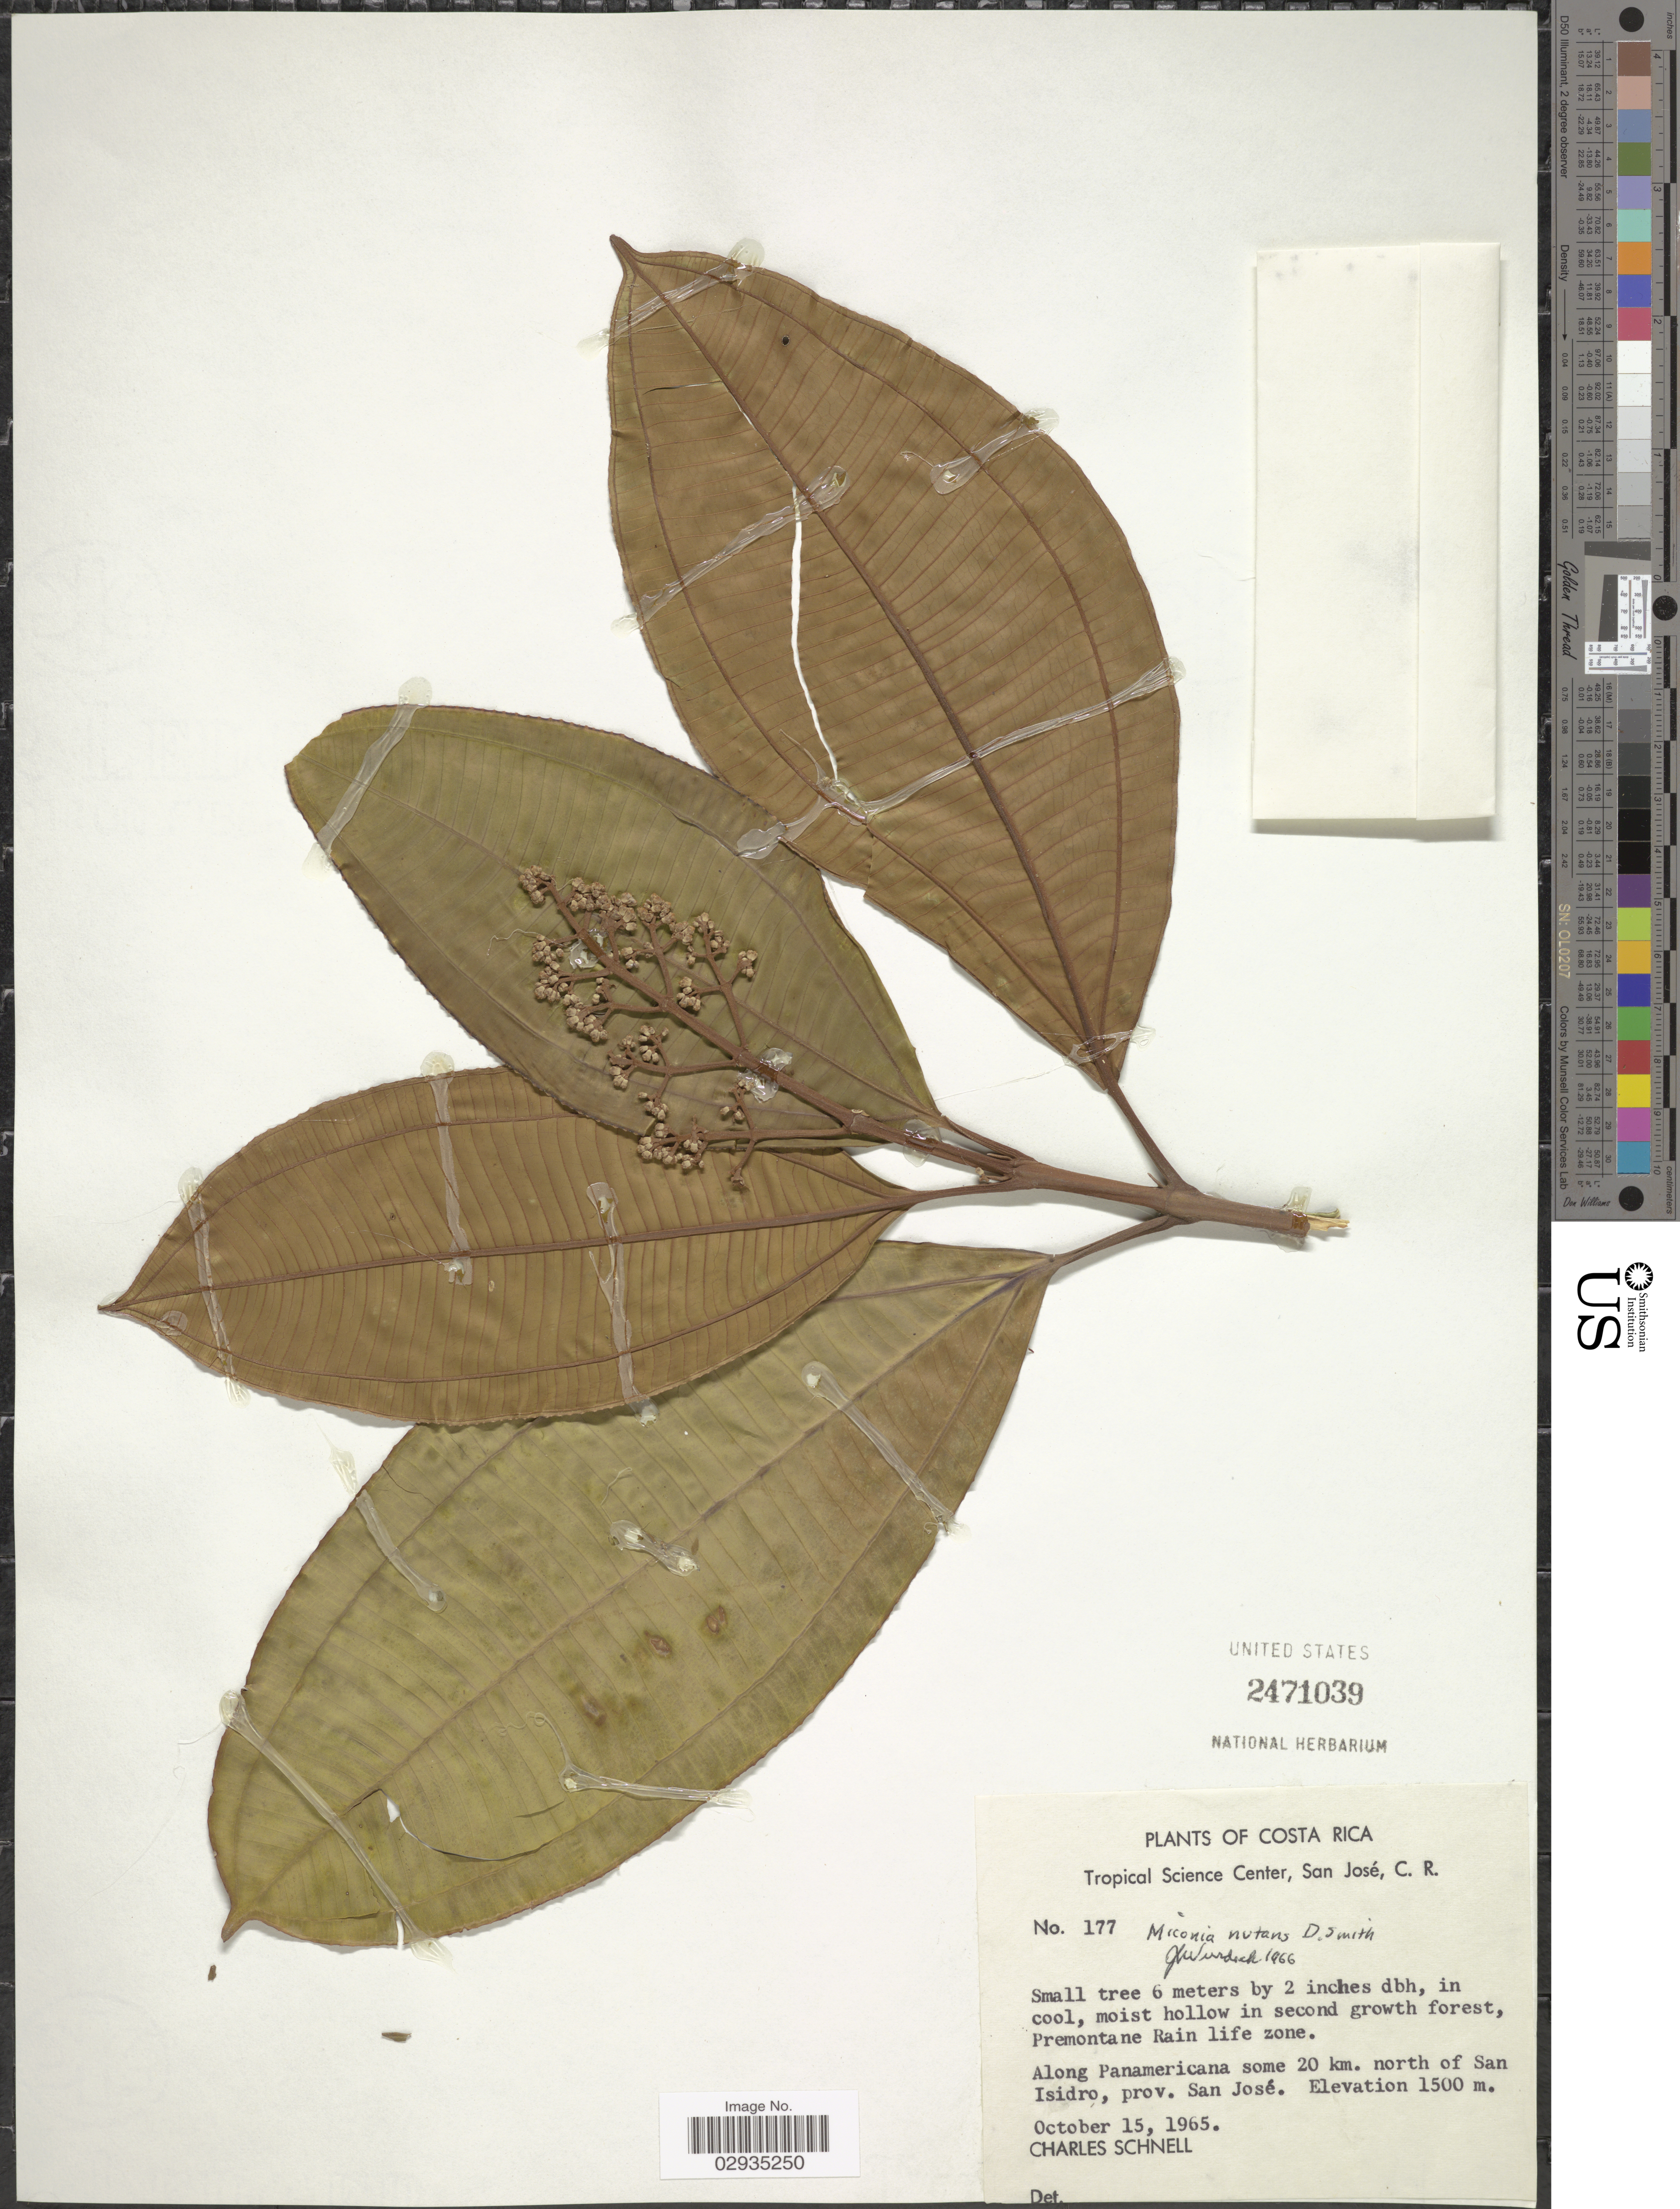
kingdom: Plantae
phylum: Tracheophyta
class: Magnoliopsida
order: Myrtales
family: Melastomataceae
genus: Miconia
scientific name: Miconia nutans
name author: Donn. Sm.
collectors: C. Schnell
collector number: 177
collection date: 1965-10-15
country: Costa Rica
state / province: San José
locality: Premontane Rain life zone, Along Panamericana some 20 km. north of San Isidro.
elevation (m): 1500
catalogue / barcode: US 2471039